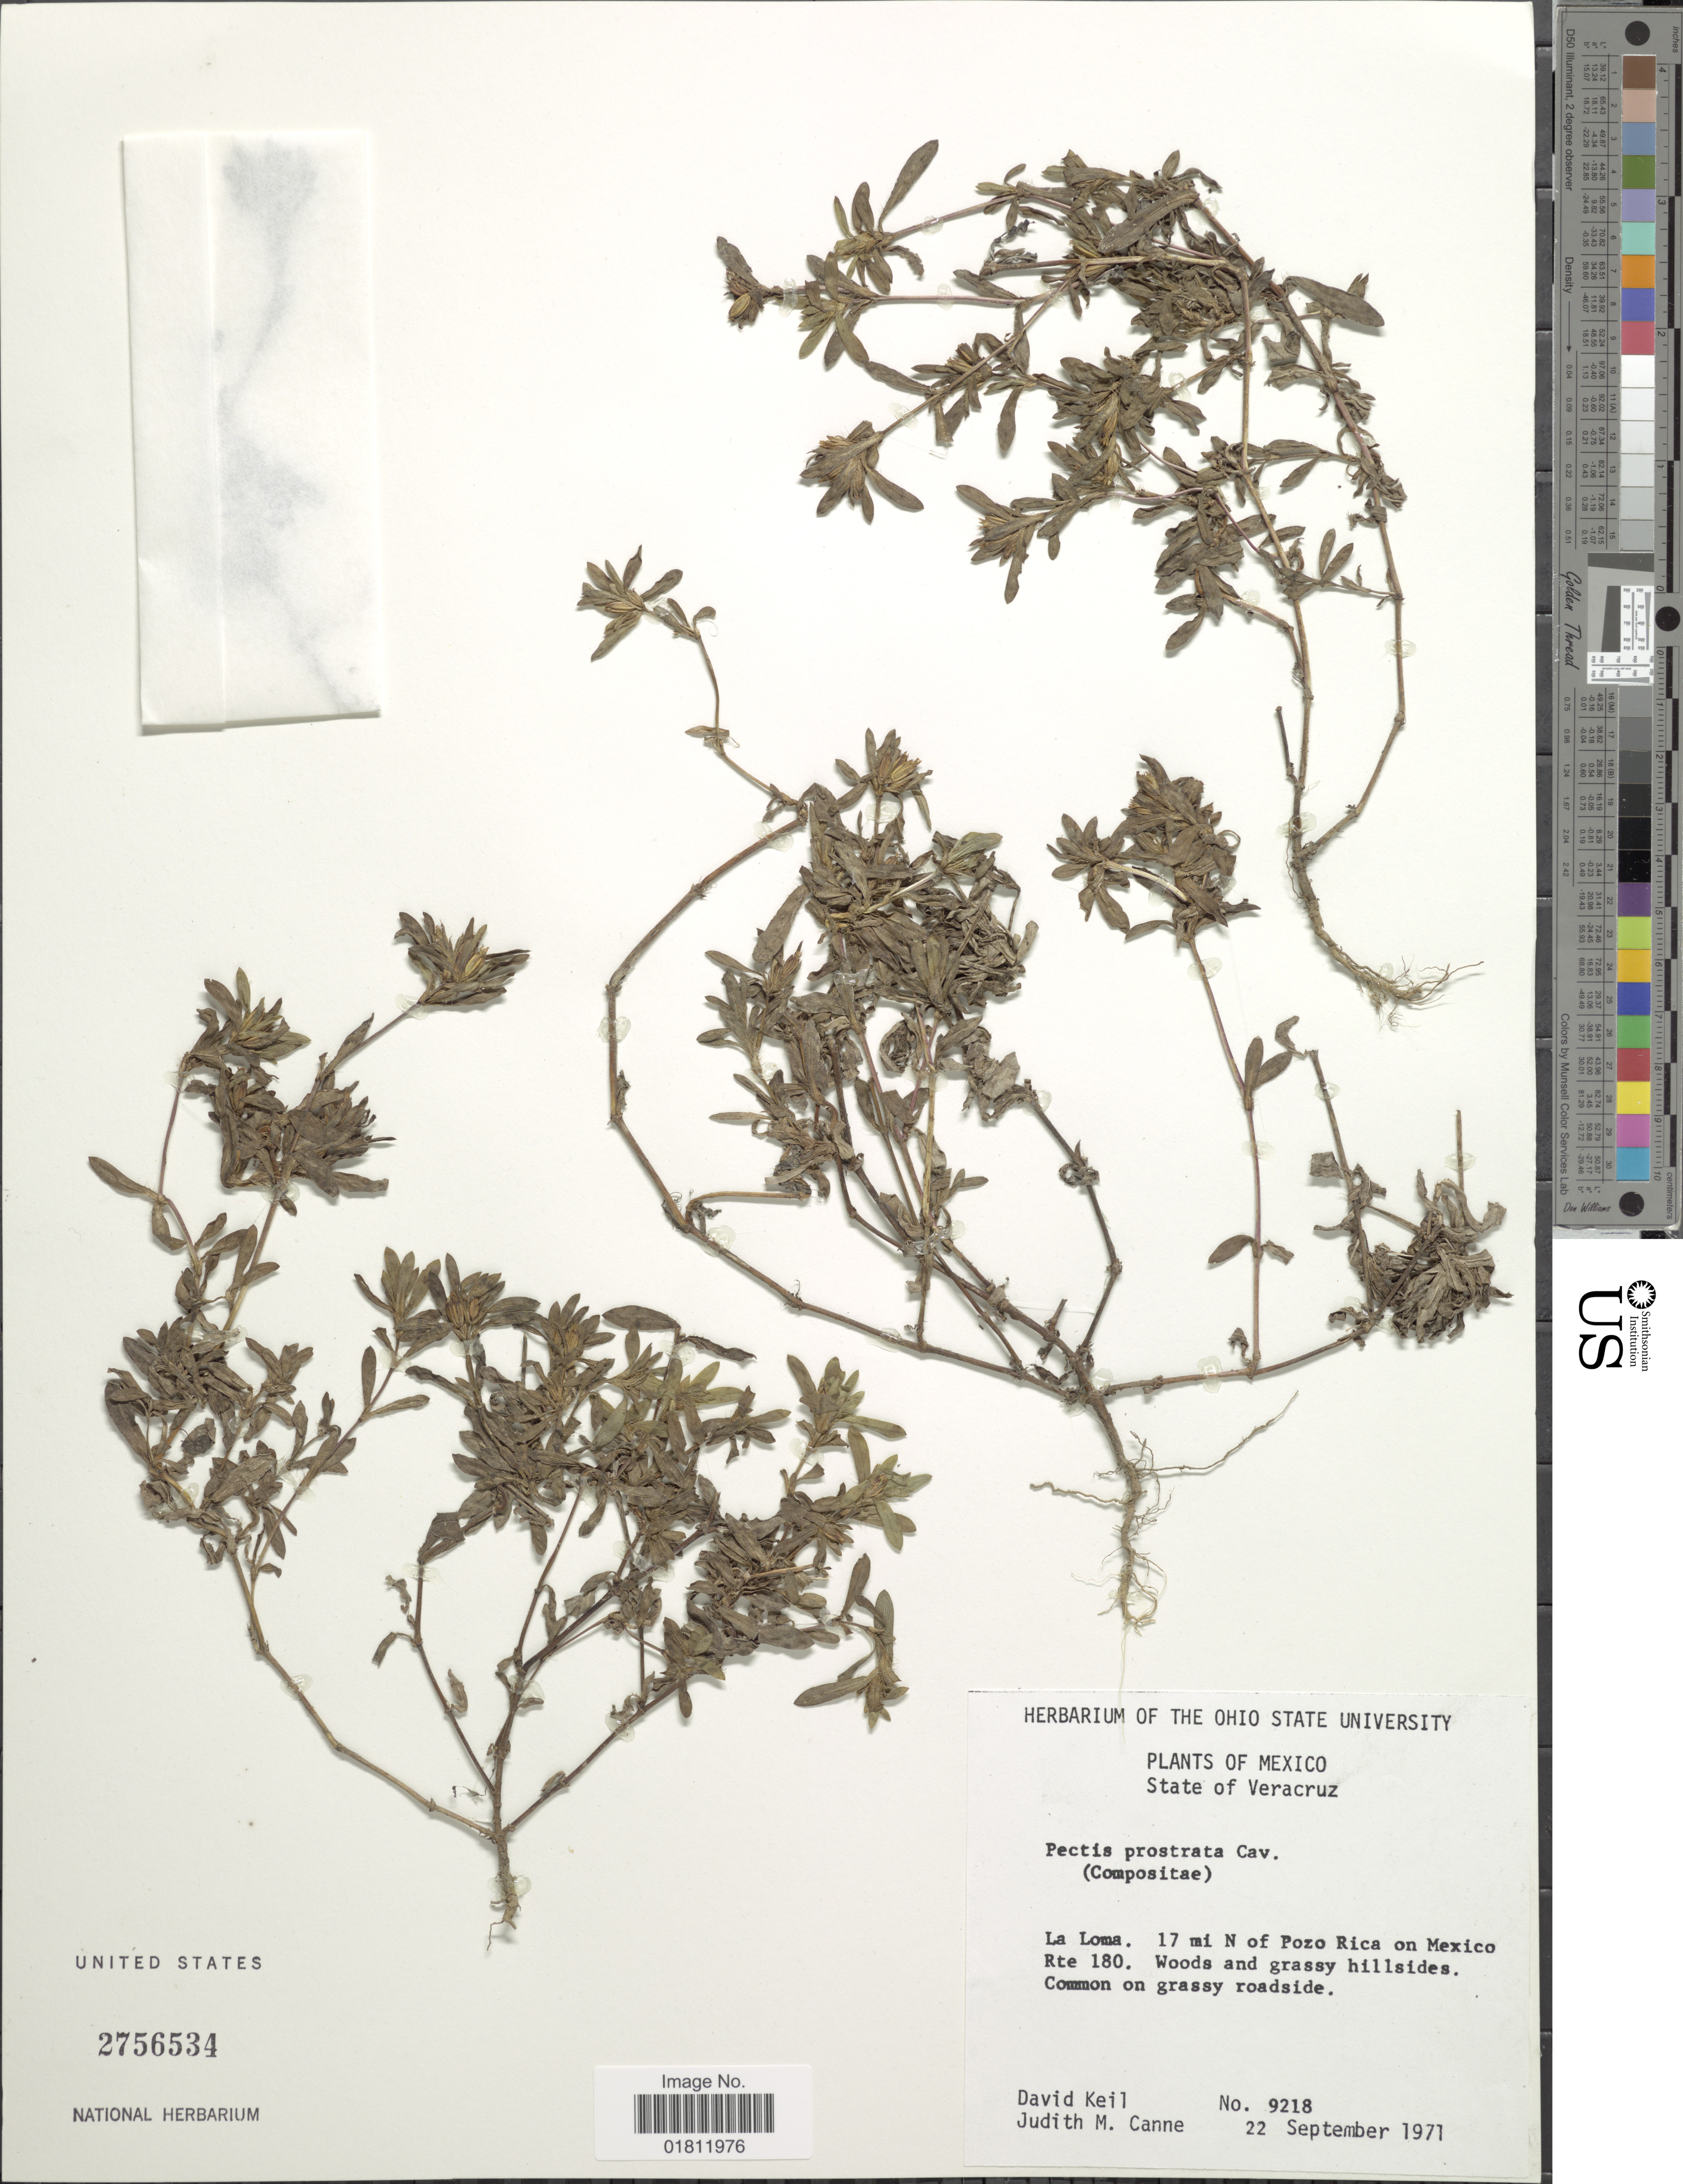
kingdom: Plantae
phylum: Tracheophyta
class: Magnoliopsida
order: Asterales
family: Asteraceae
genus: Pectis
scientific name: Pectis prostrata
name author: Cav.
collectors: D. J. Keil & J. M. Canne-Hilliker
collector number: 9218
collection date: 1971-09-22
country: Mexico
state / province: Veracruz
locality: State of Veracruz, La Loma, 17 mi N of Pozo Rica on Mexico Rte 180.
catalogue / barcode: US 2756534